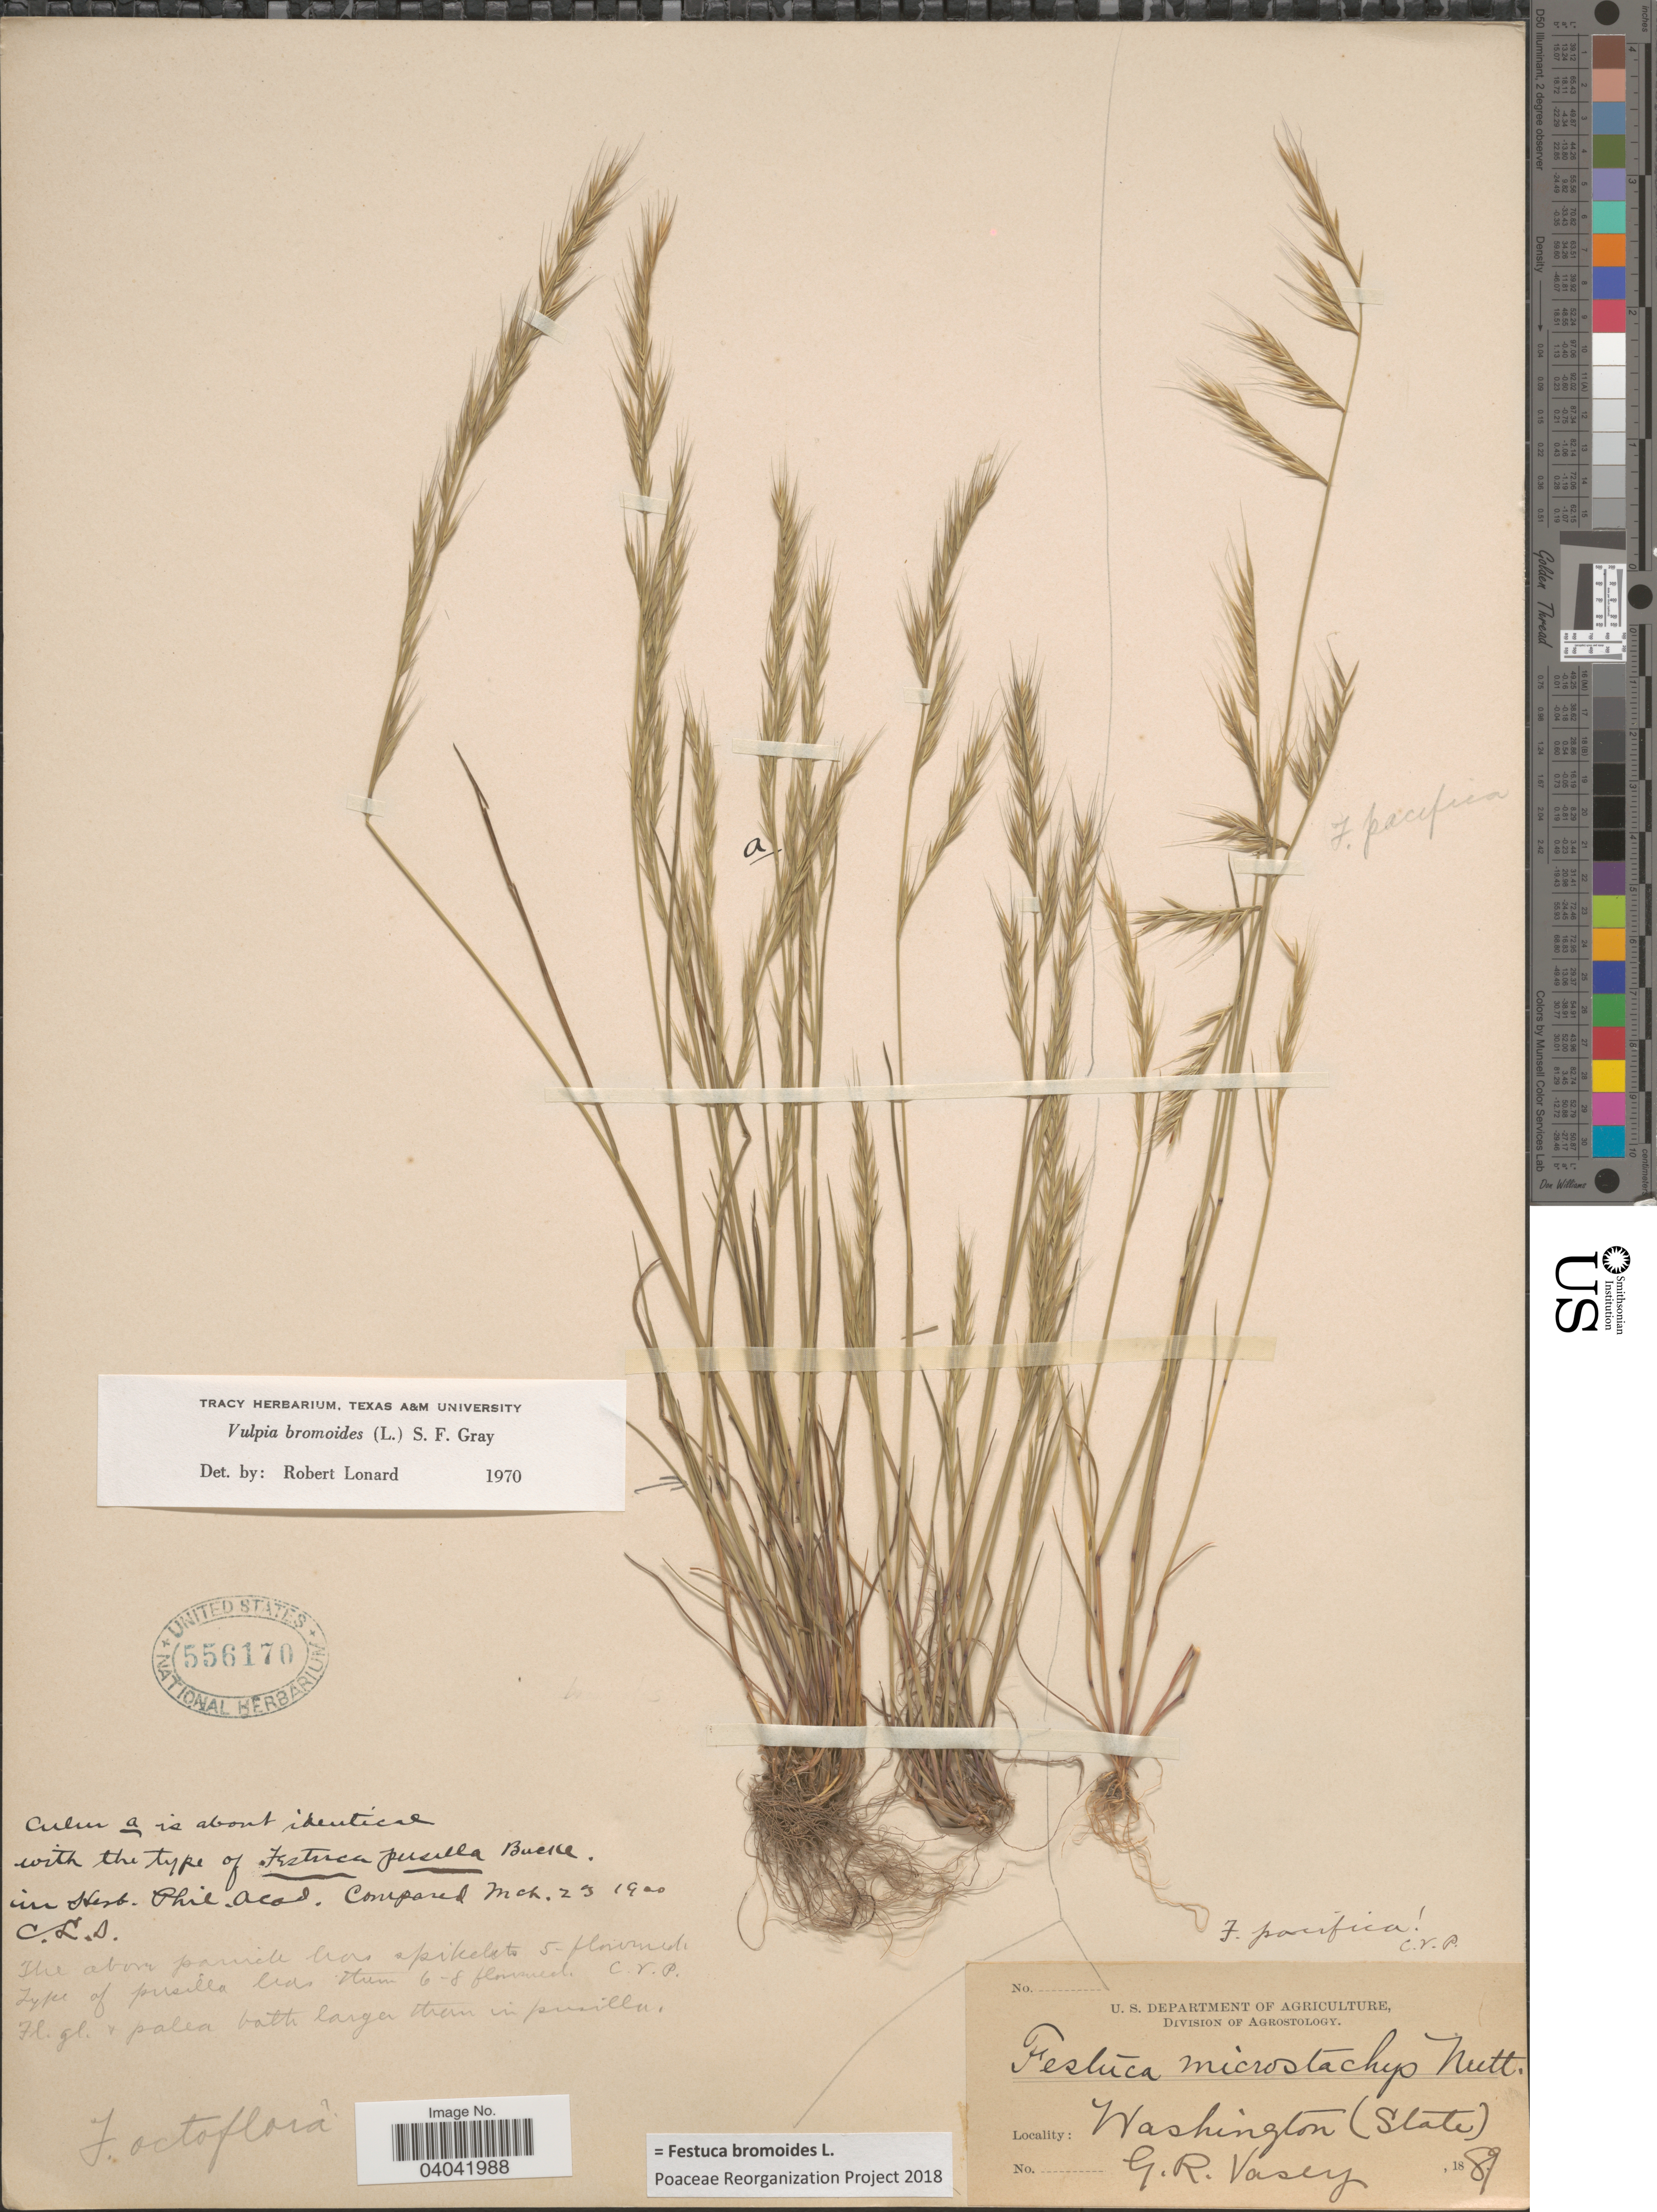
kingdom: Plantae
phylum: Tracheophyta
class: Liliopsida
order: Poales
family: Poaceae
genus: Festuca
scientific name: Festuca bromoides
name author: L.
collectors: G. R. Vasey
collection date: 1889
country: United States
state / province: Washington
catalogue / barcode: US 556170